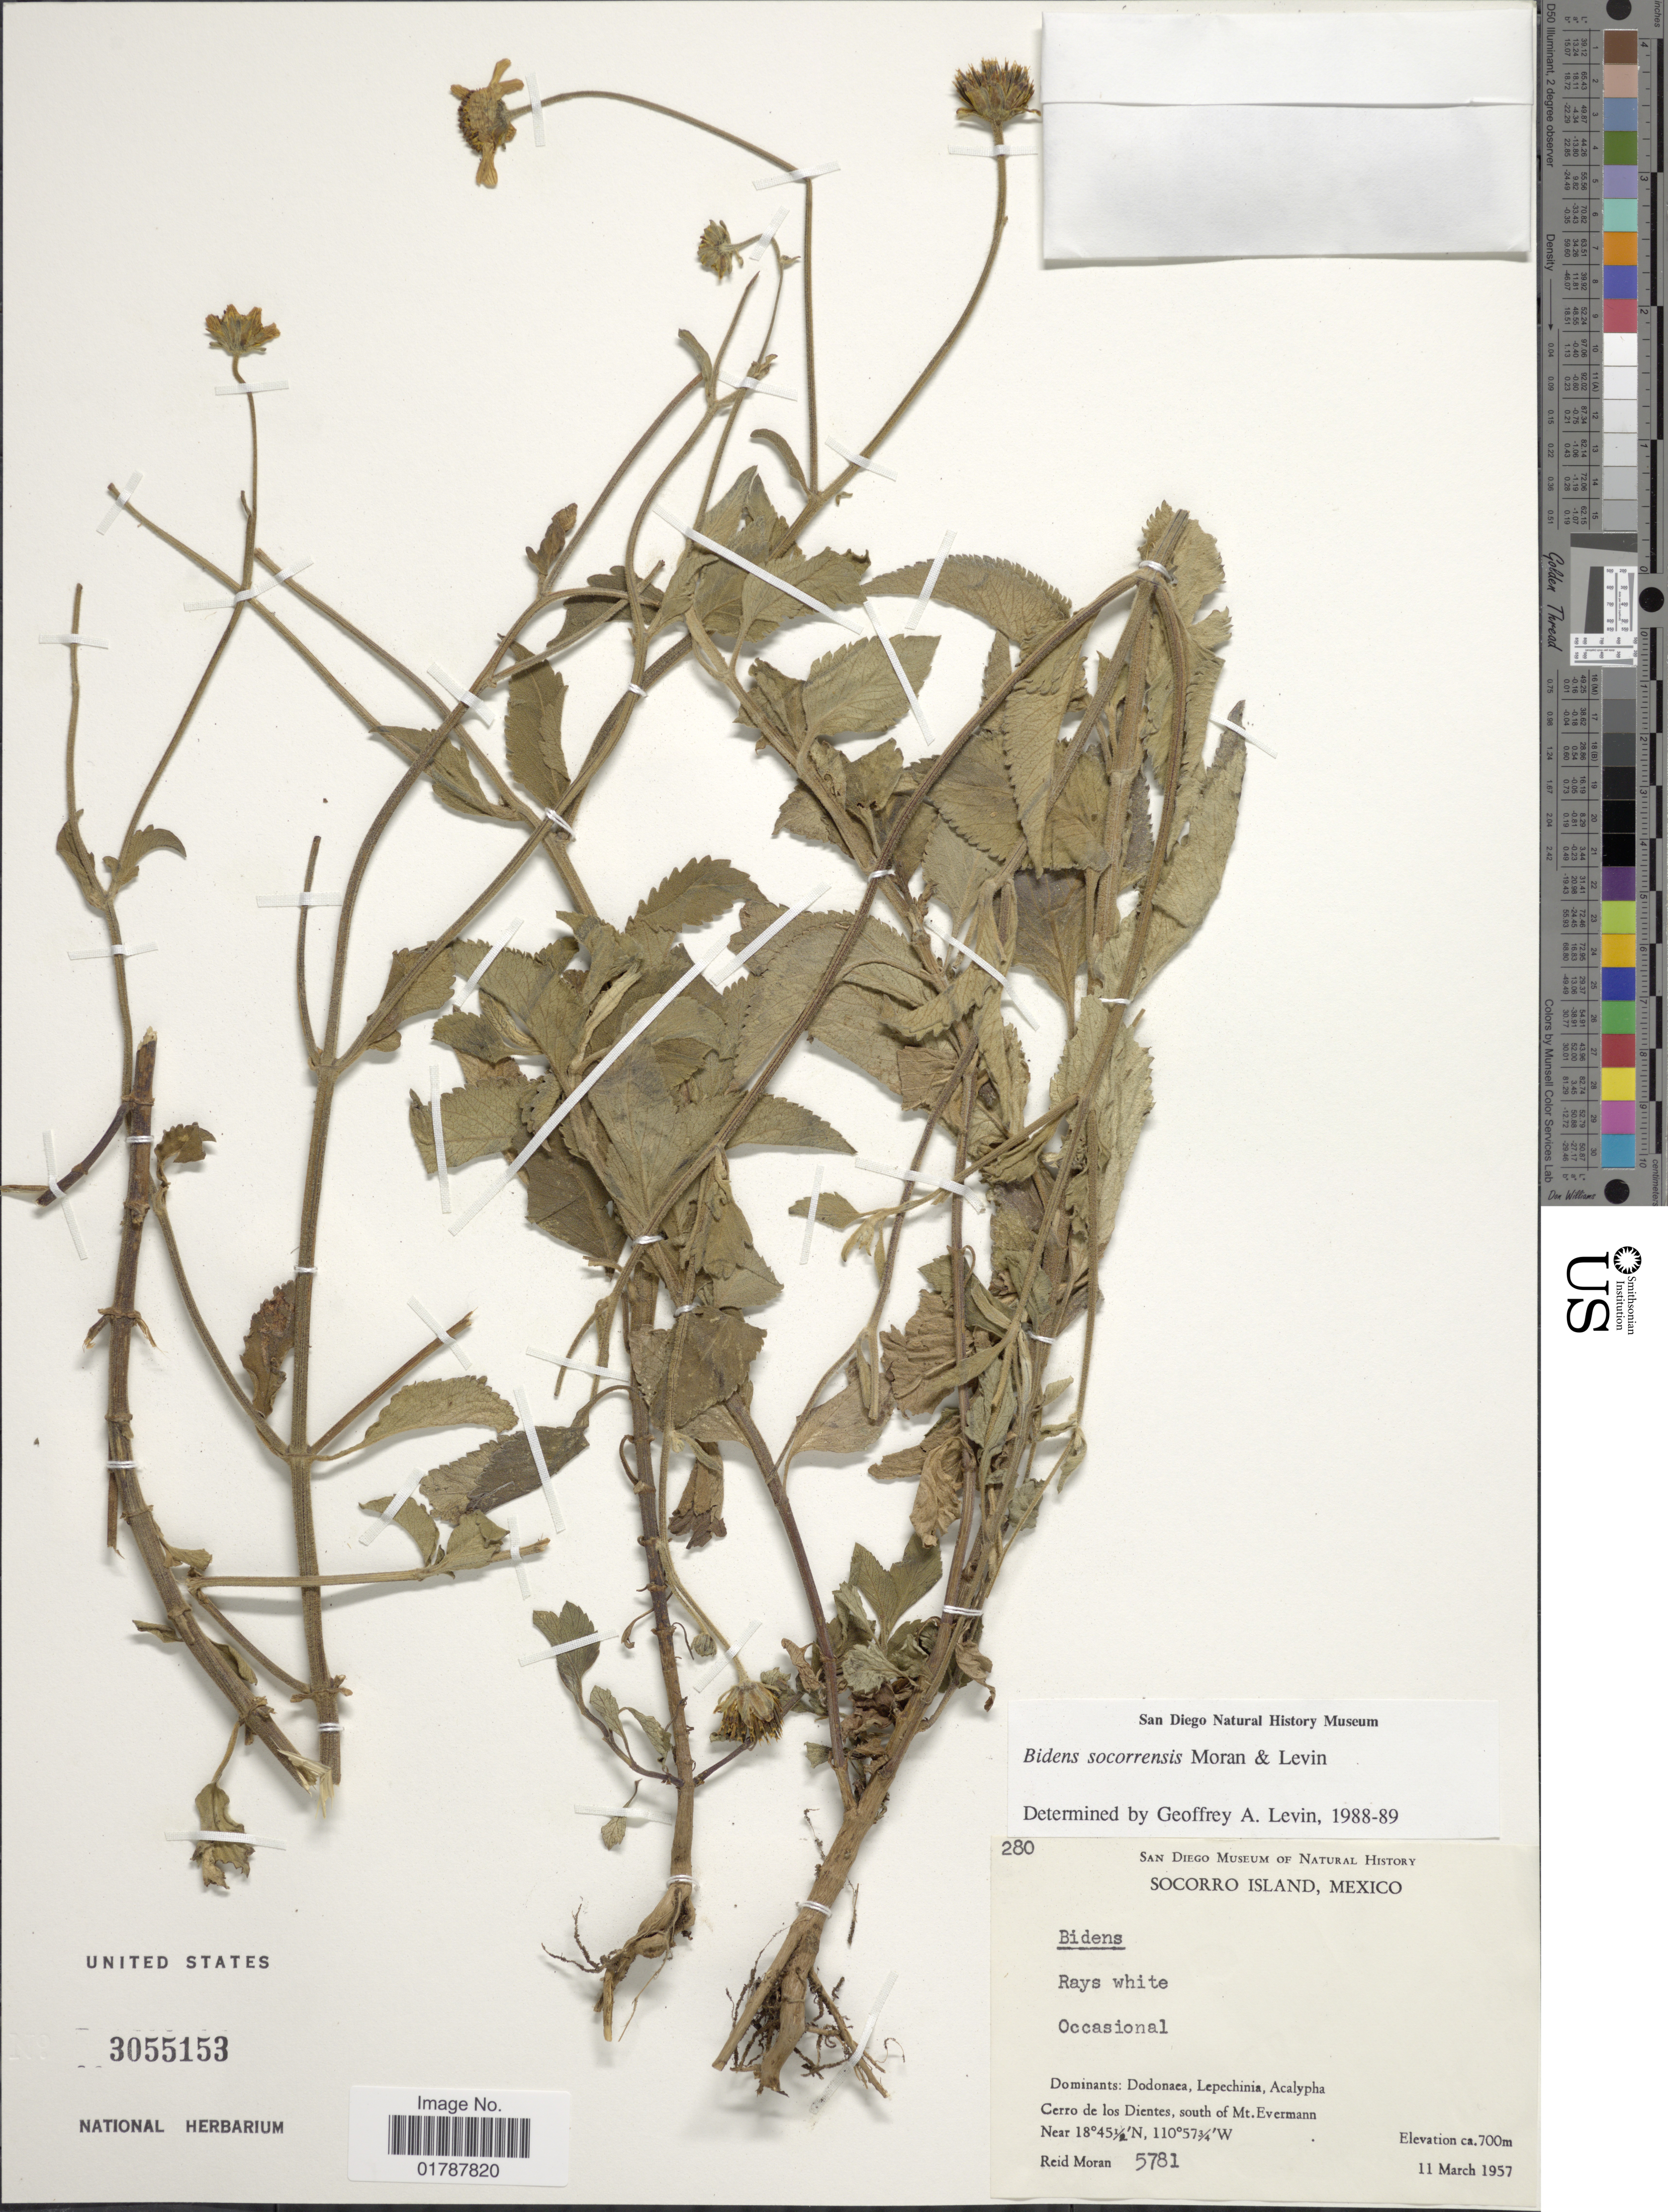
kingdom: Plantae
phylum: Tracheophyta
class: Magnoliopsida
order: Asterales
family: Asteraceae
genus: Bidens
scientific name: Bidens socorrensis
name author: R.C. Moran & G.A. Levin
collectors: R. V. Moran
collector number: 5781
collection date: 1957-03-11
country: Mexico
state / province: Colima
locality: Socorro Island, Mexico, Cerro de los Dientes, south of Mt. Evermann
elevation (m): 700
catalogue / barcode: US 3055153